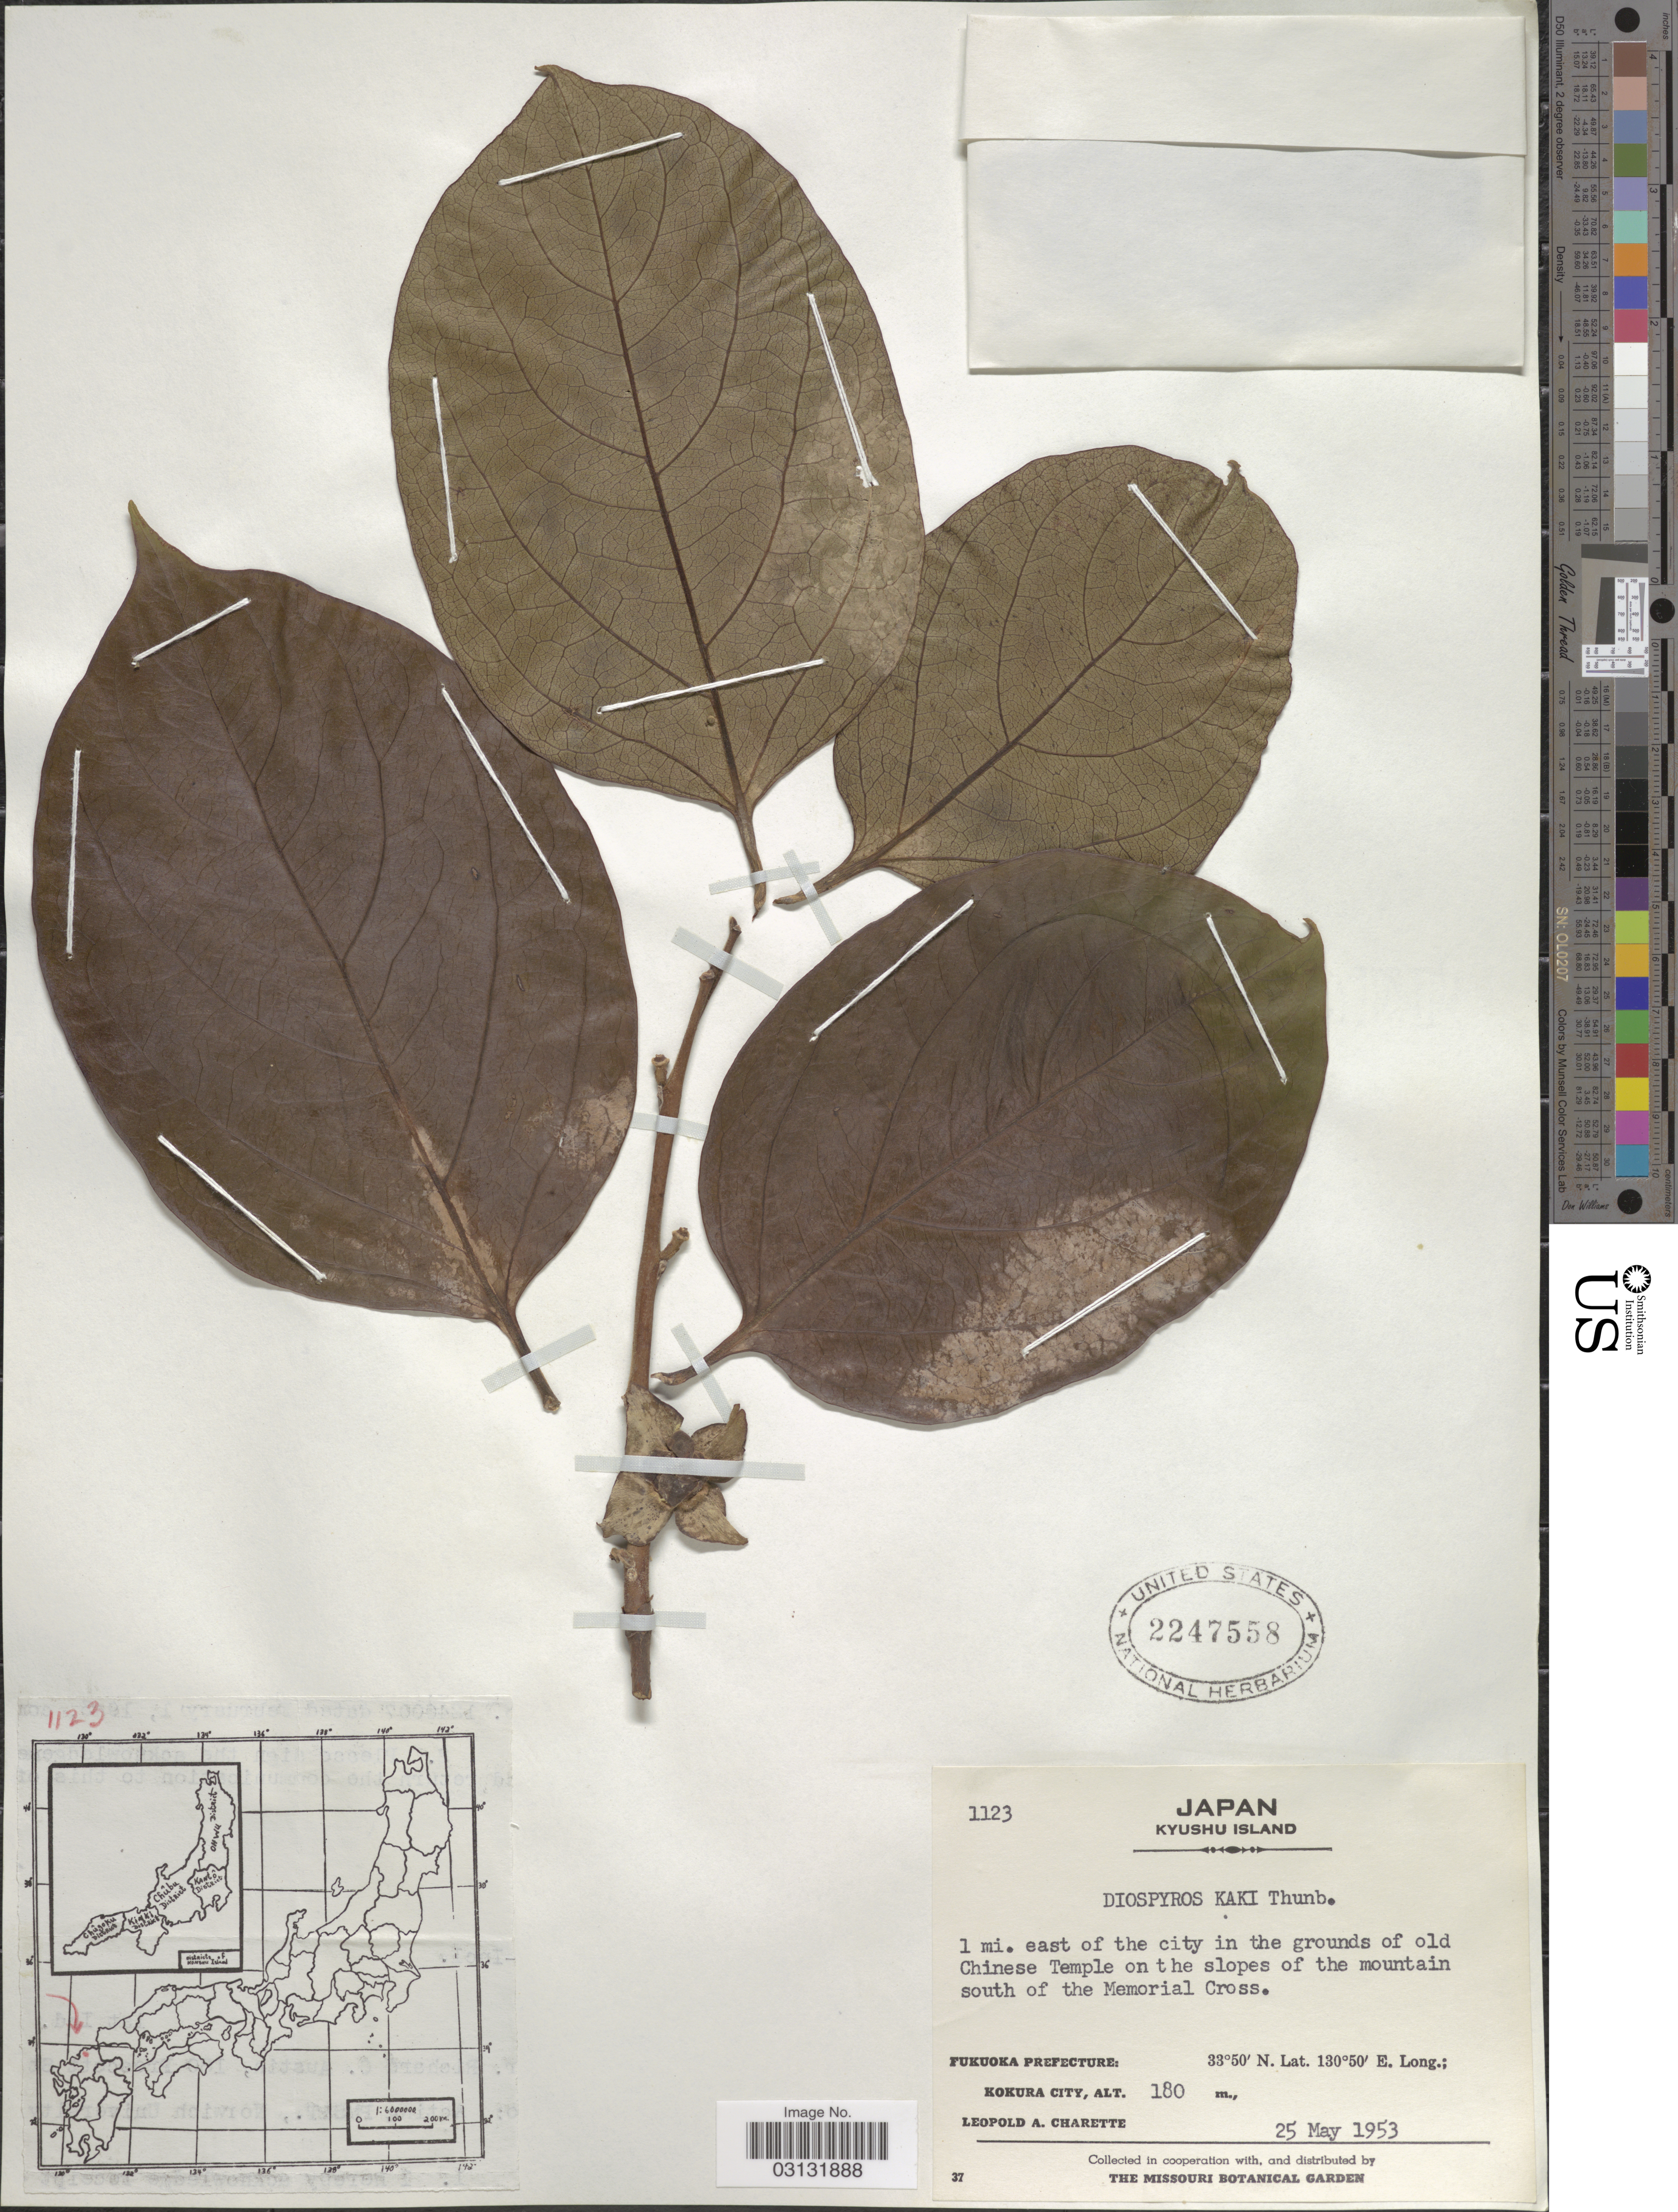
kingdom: Plantae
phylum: Tracheophyta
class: Magnoliopsida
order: Ericales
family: Ebenaceae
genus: Diospyros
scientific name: Diospyros kaki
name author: Thunb.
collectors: L. A. Charette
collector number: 1123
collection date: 1953-05-25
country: Japan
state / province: Hukuoka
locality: Kyushu Island. 1 mi. east of the city in the grounds of old Chinese Temple on the slopes of the mountain south of the Memorial Cross. Fukuoka Prefecture: Kokura City.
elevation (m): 180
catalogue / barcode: US 2247558